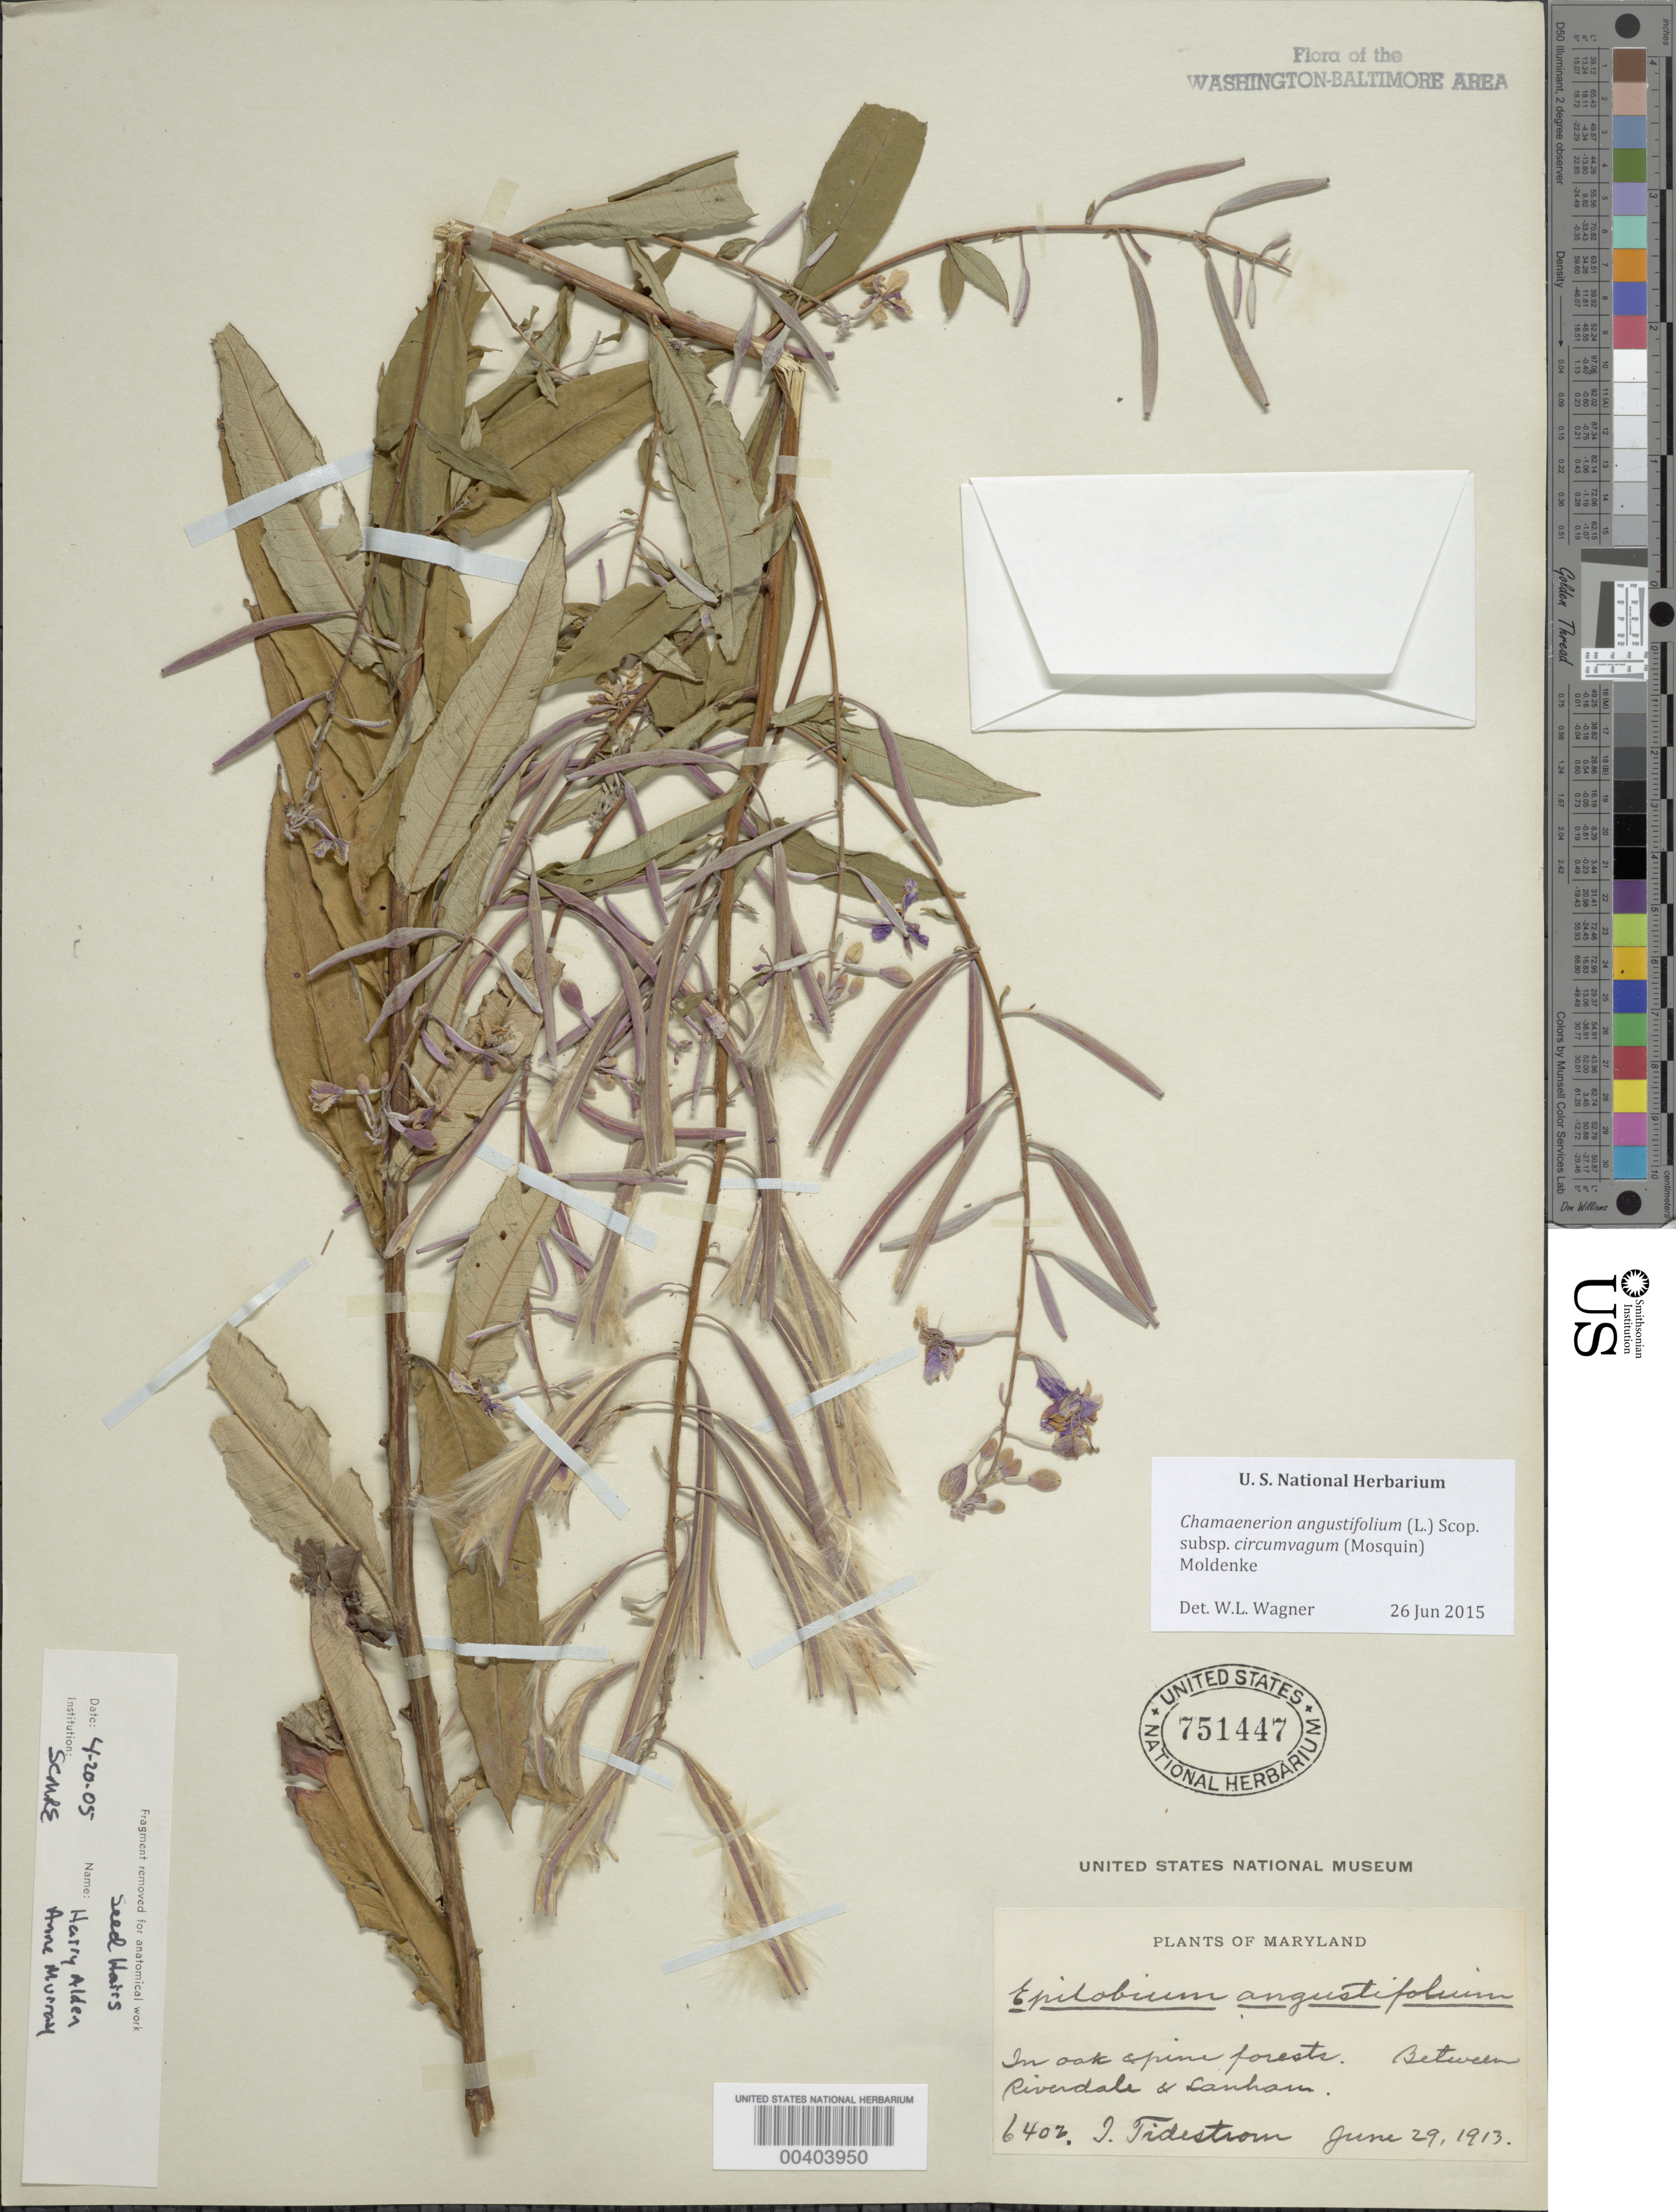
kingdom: Plantae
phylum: Tracheophyta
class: Magnoliopsida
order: Myrtales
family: Onagraceae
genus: Chamaenerion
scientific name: Chamaenerion angustifolium subsp. circumvagum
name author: (Mosquin) Moldenke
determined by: Wagner, W. L., (BOT), Smithsonian Institution - National Museum of Natural History (UNITED STATES)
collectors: I. F. Tidestrom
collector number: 6402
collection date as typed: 29 Jun 1913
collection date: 1913-06-29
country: United States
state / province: Maryland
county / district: Prince George's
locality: Between Riverdale and Lanham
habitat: In oak and pine forests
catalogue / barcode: US 751447